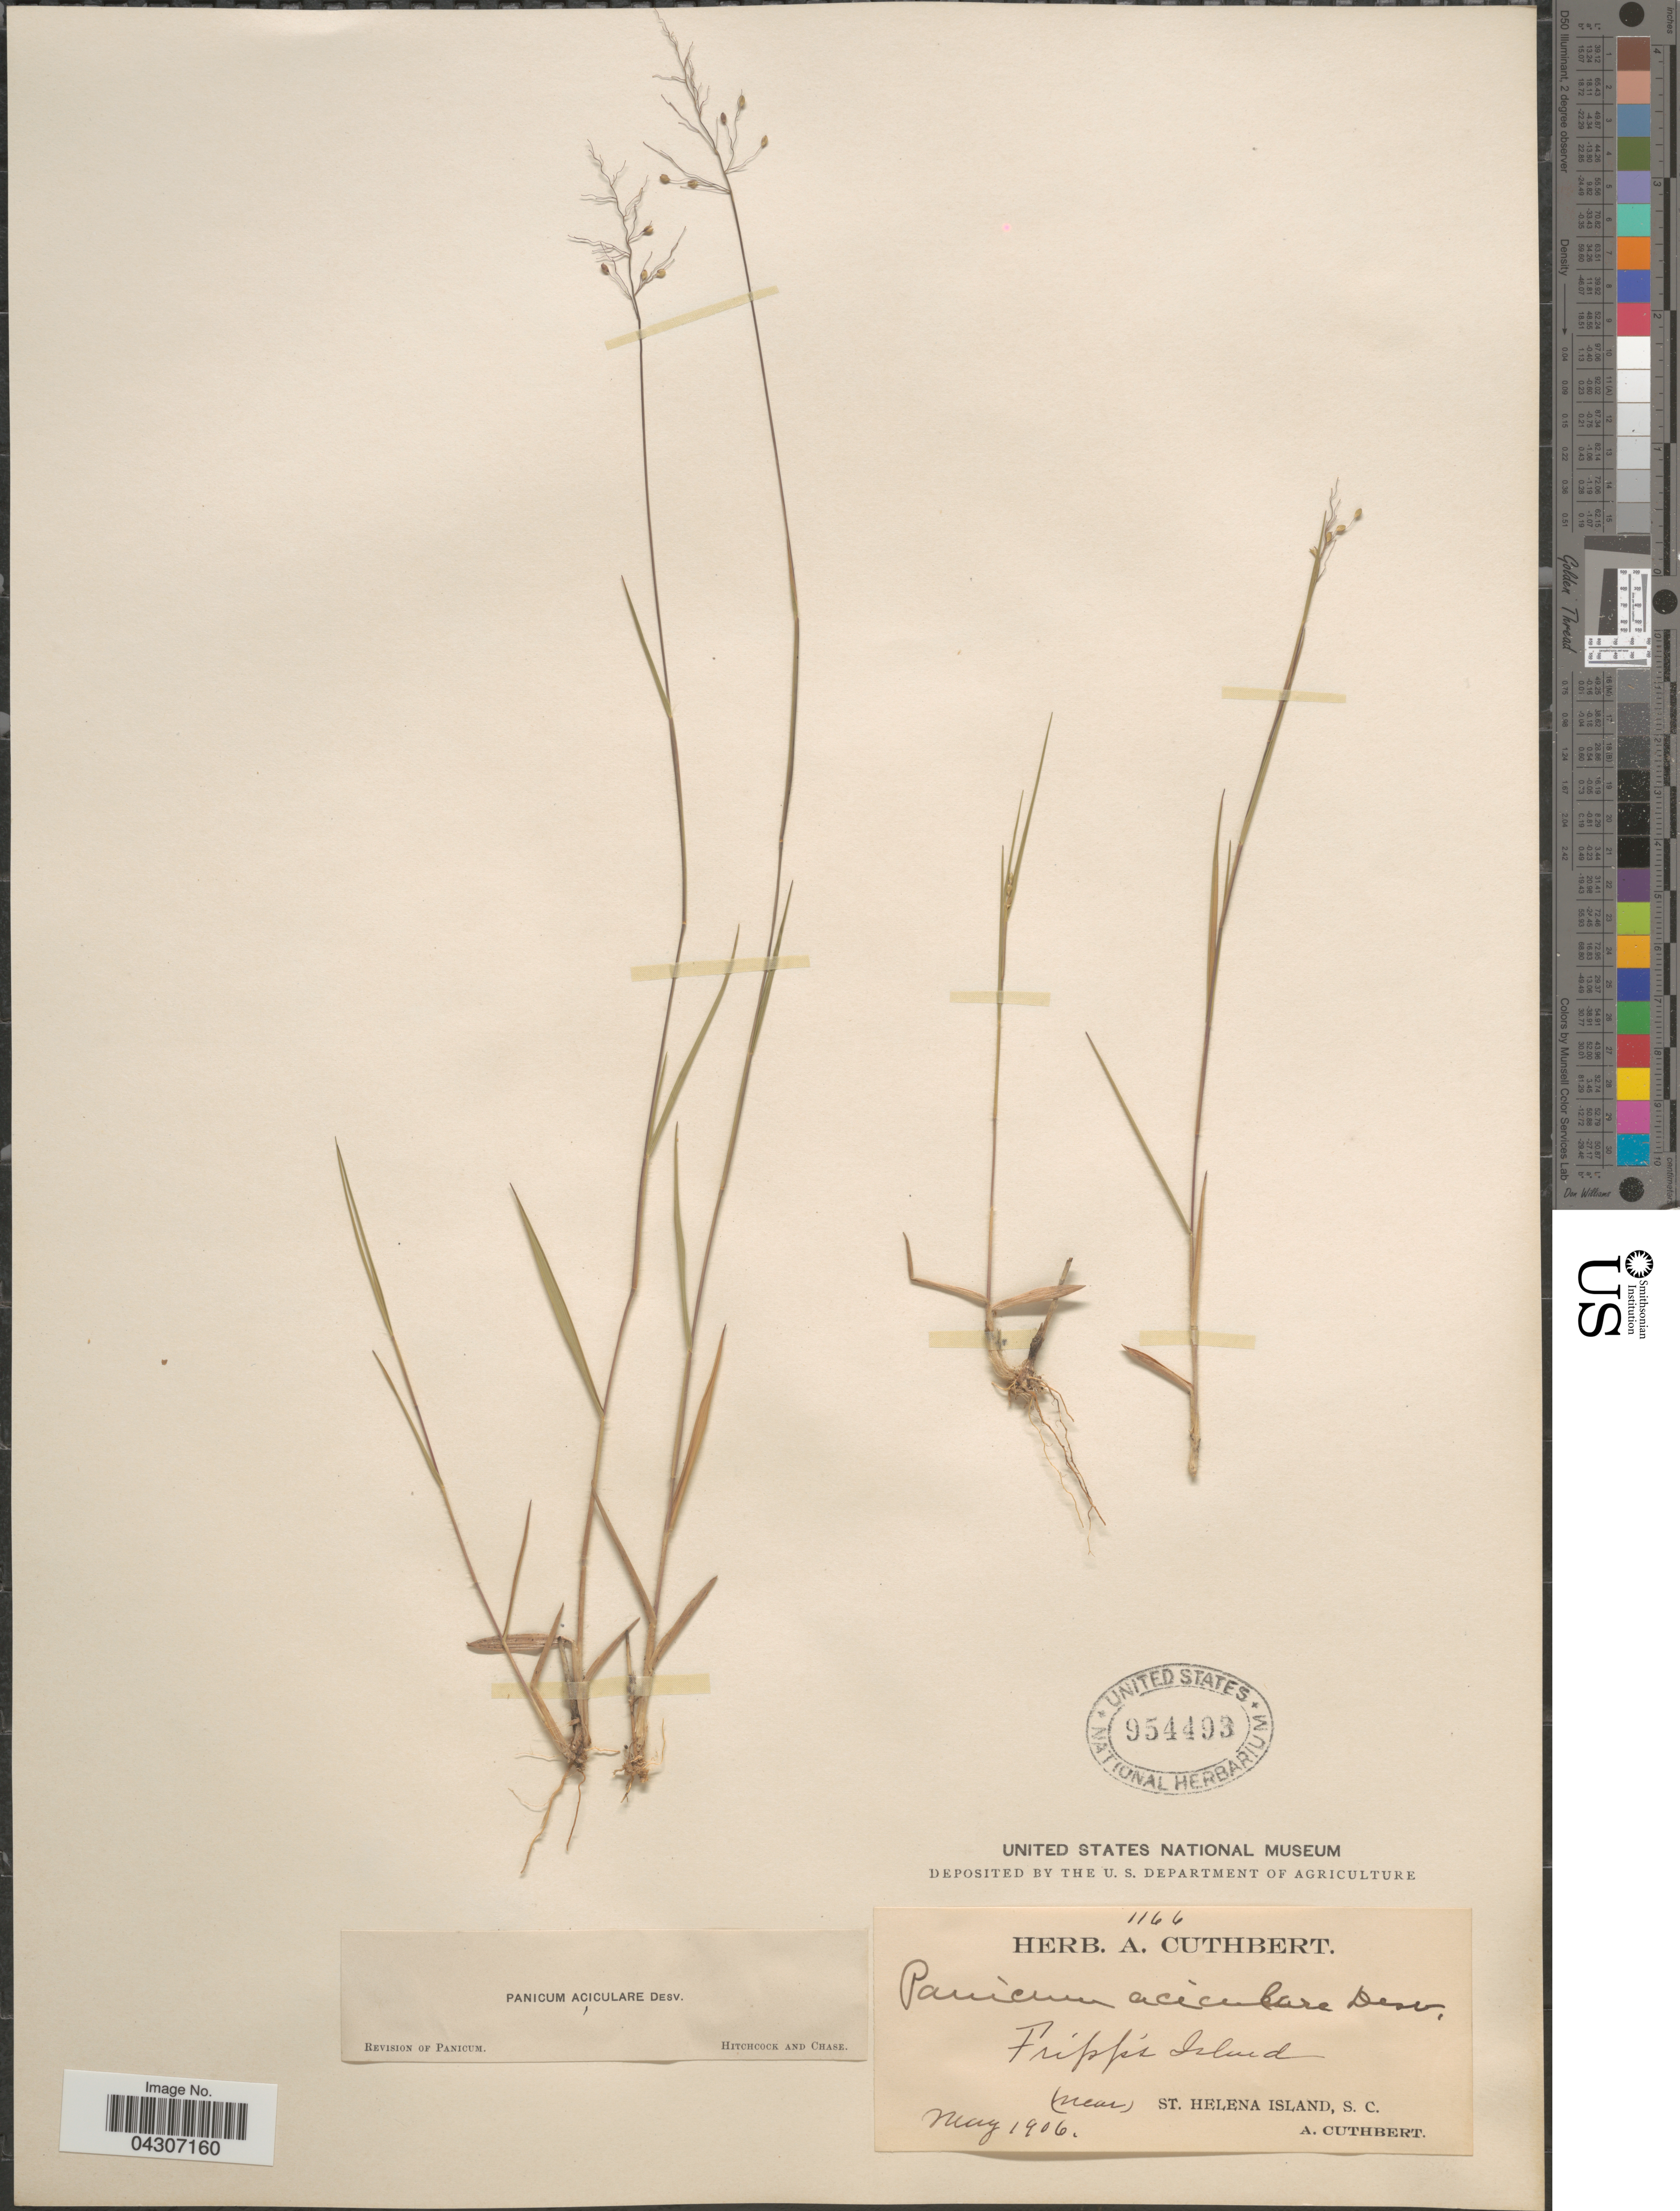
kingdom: Plantae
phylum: Tracheophyta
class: Liliopsida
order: Poales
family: Poaceae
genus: Dichanthelium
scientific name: Dichanthelium aciculare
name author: (Desv. ex Poir.) Gould & C.A. Clark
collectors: A. Cuthbert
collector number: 1166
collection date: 1906-05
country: United States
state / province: South Carolina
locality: Fripp's Island. (Near) St. Helena Island.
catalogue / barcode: US 954493